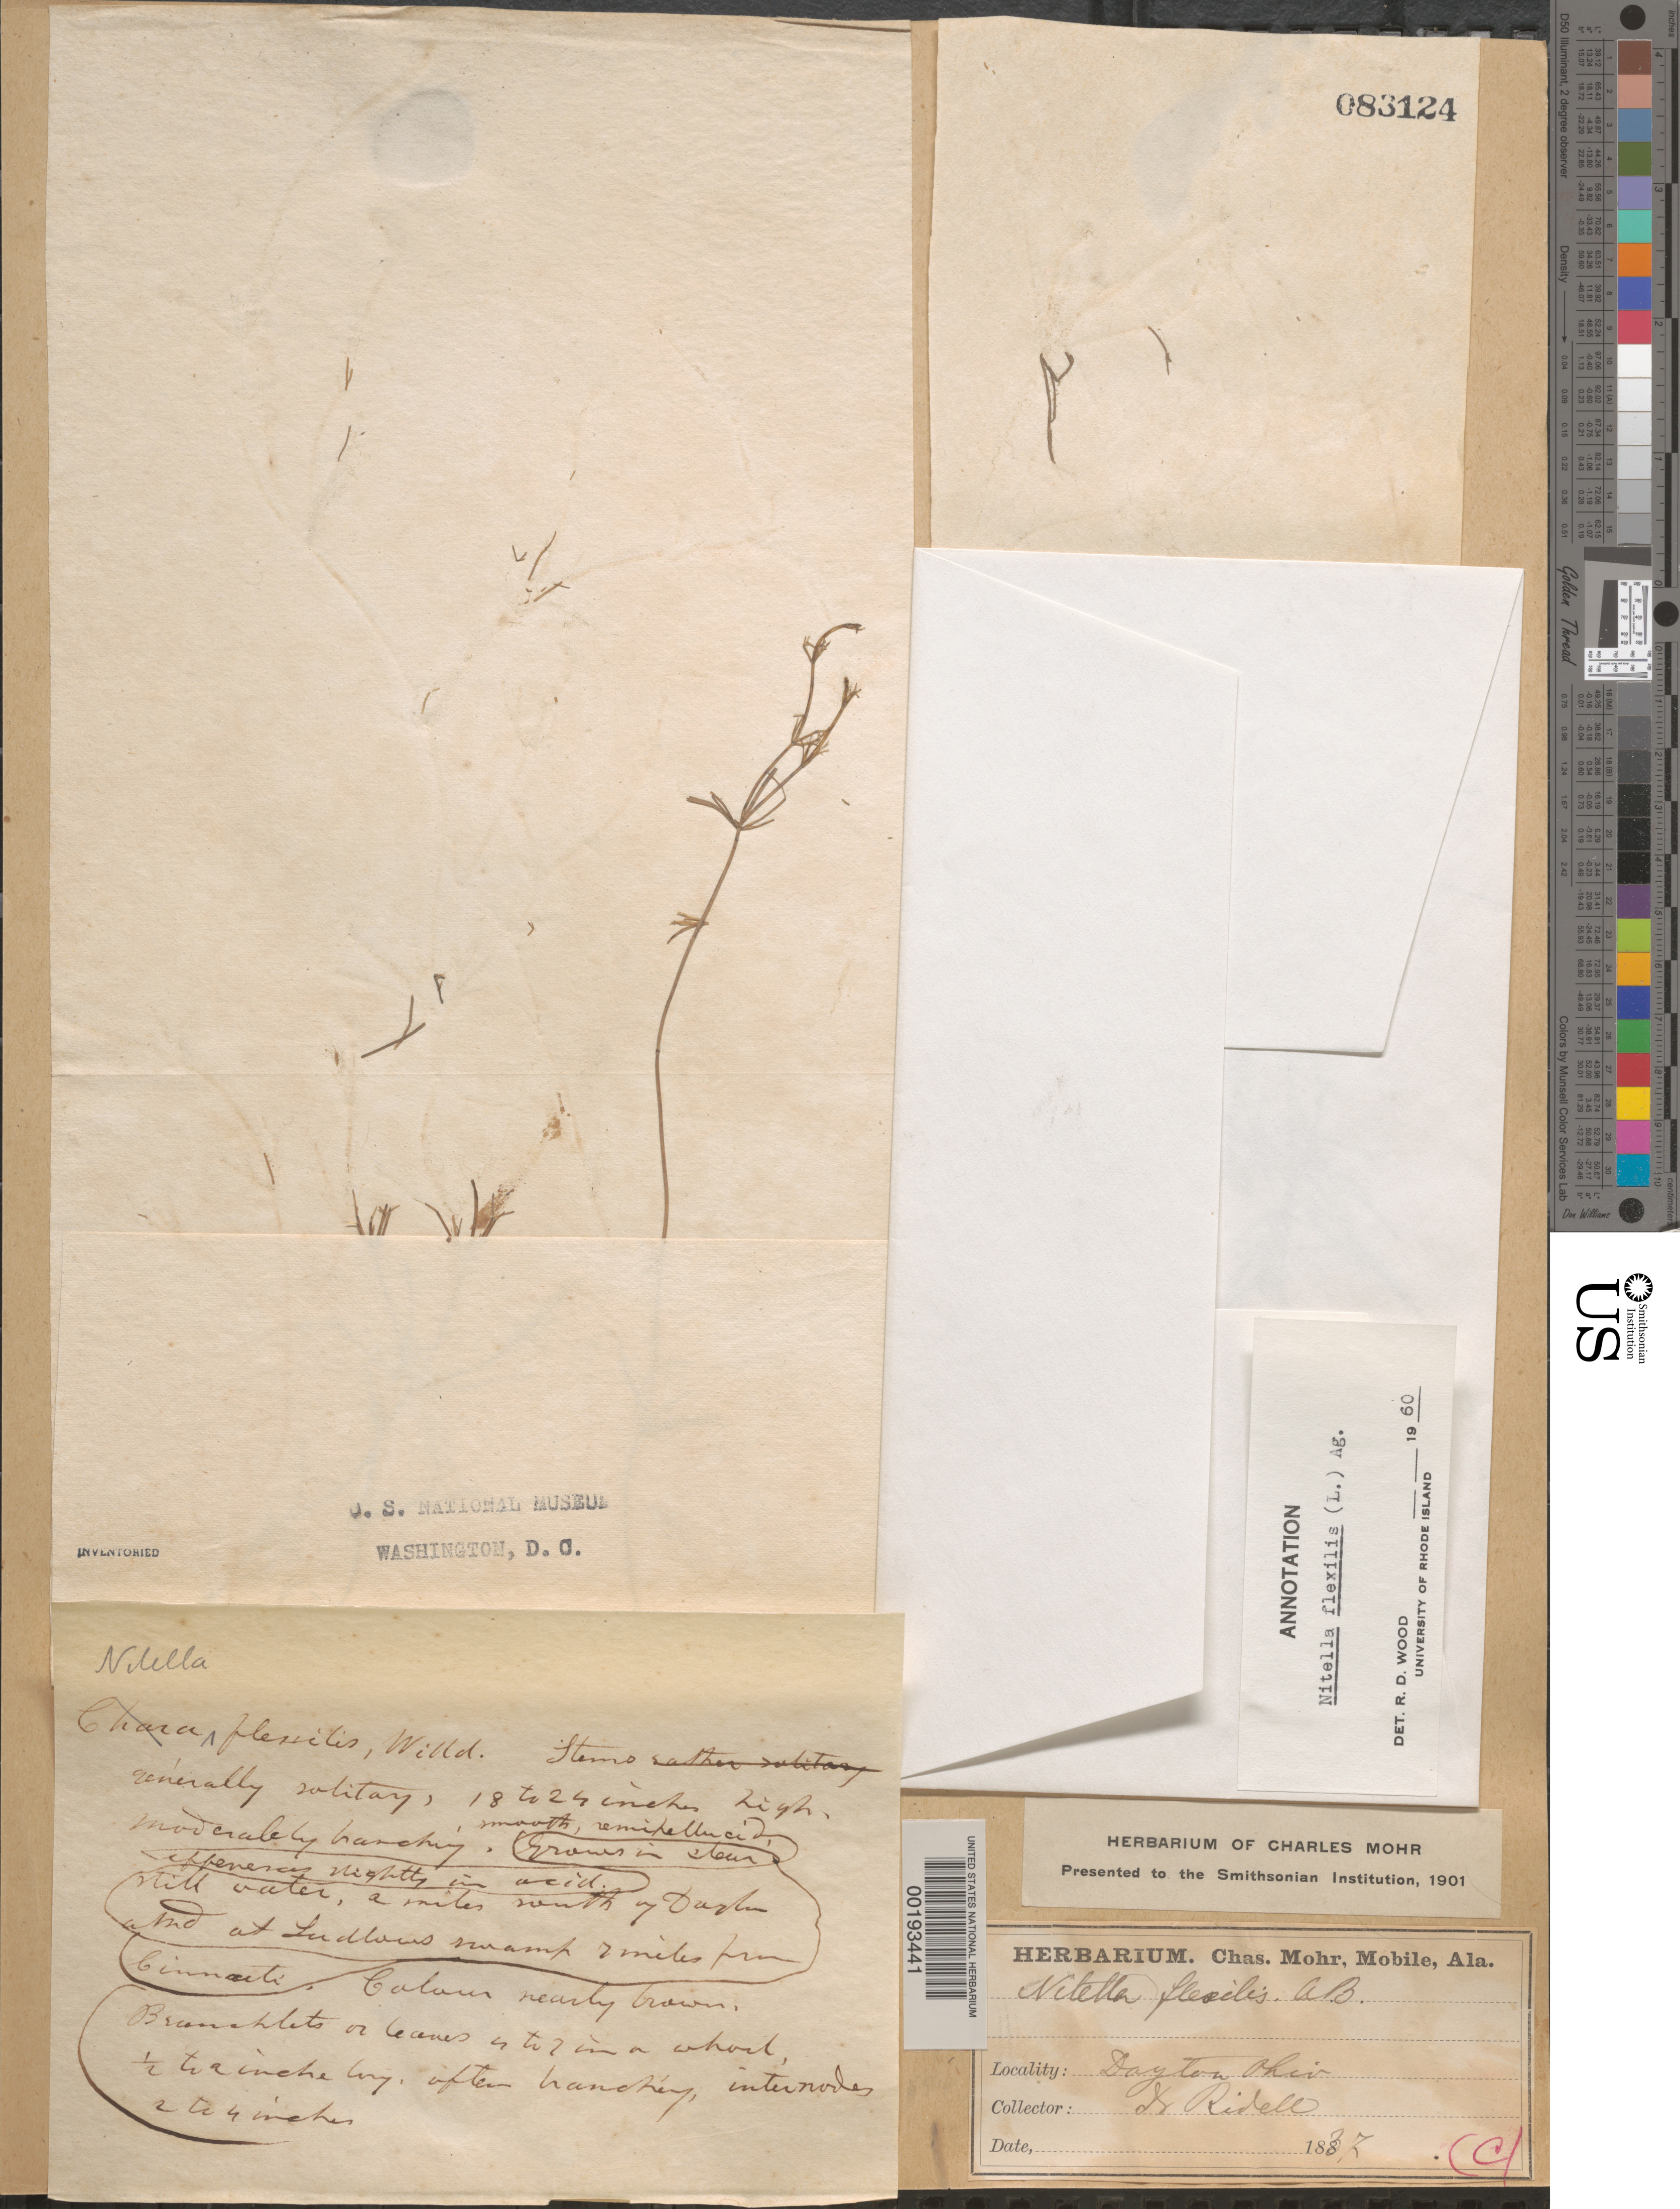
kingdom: Plantae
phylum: Charophyta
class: Charophyceae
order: Charales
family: Characeae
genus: Nitella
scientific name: Nitella flexilis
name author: (L.) C. Agardh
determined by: Wood, R. D.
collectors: J. Riddell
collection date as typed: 1837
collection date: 1837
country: United States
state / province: Ohio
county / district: Montgomery County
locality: Dayton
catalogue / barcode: US 83124